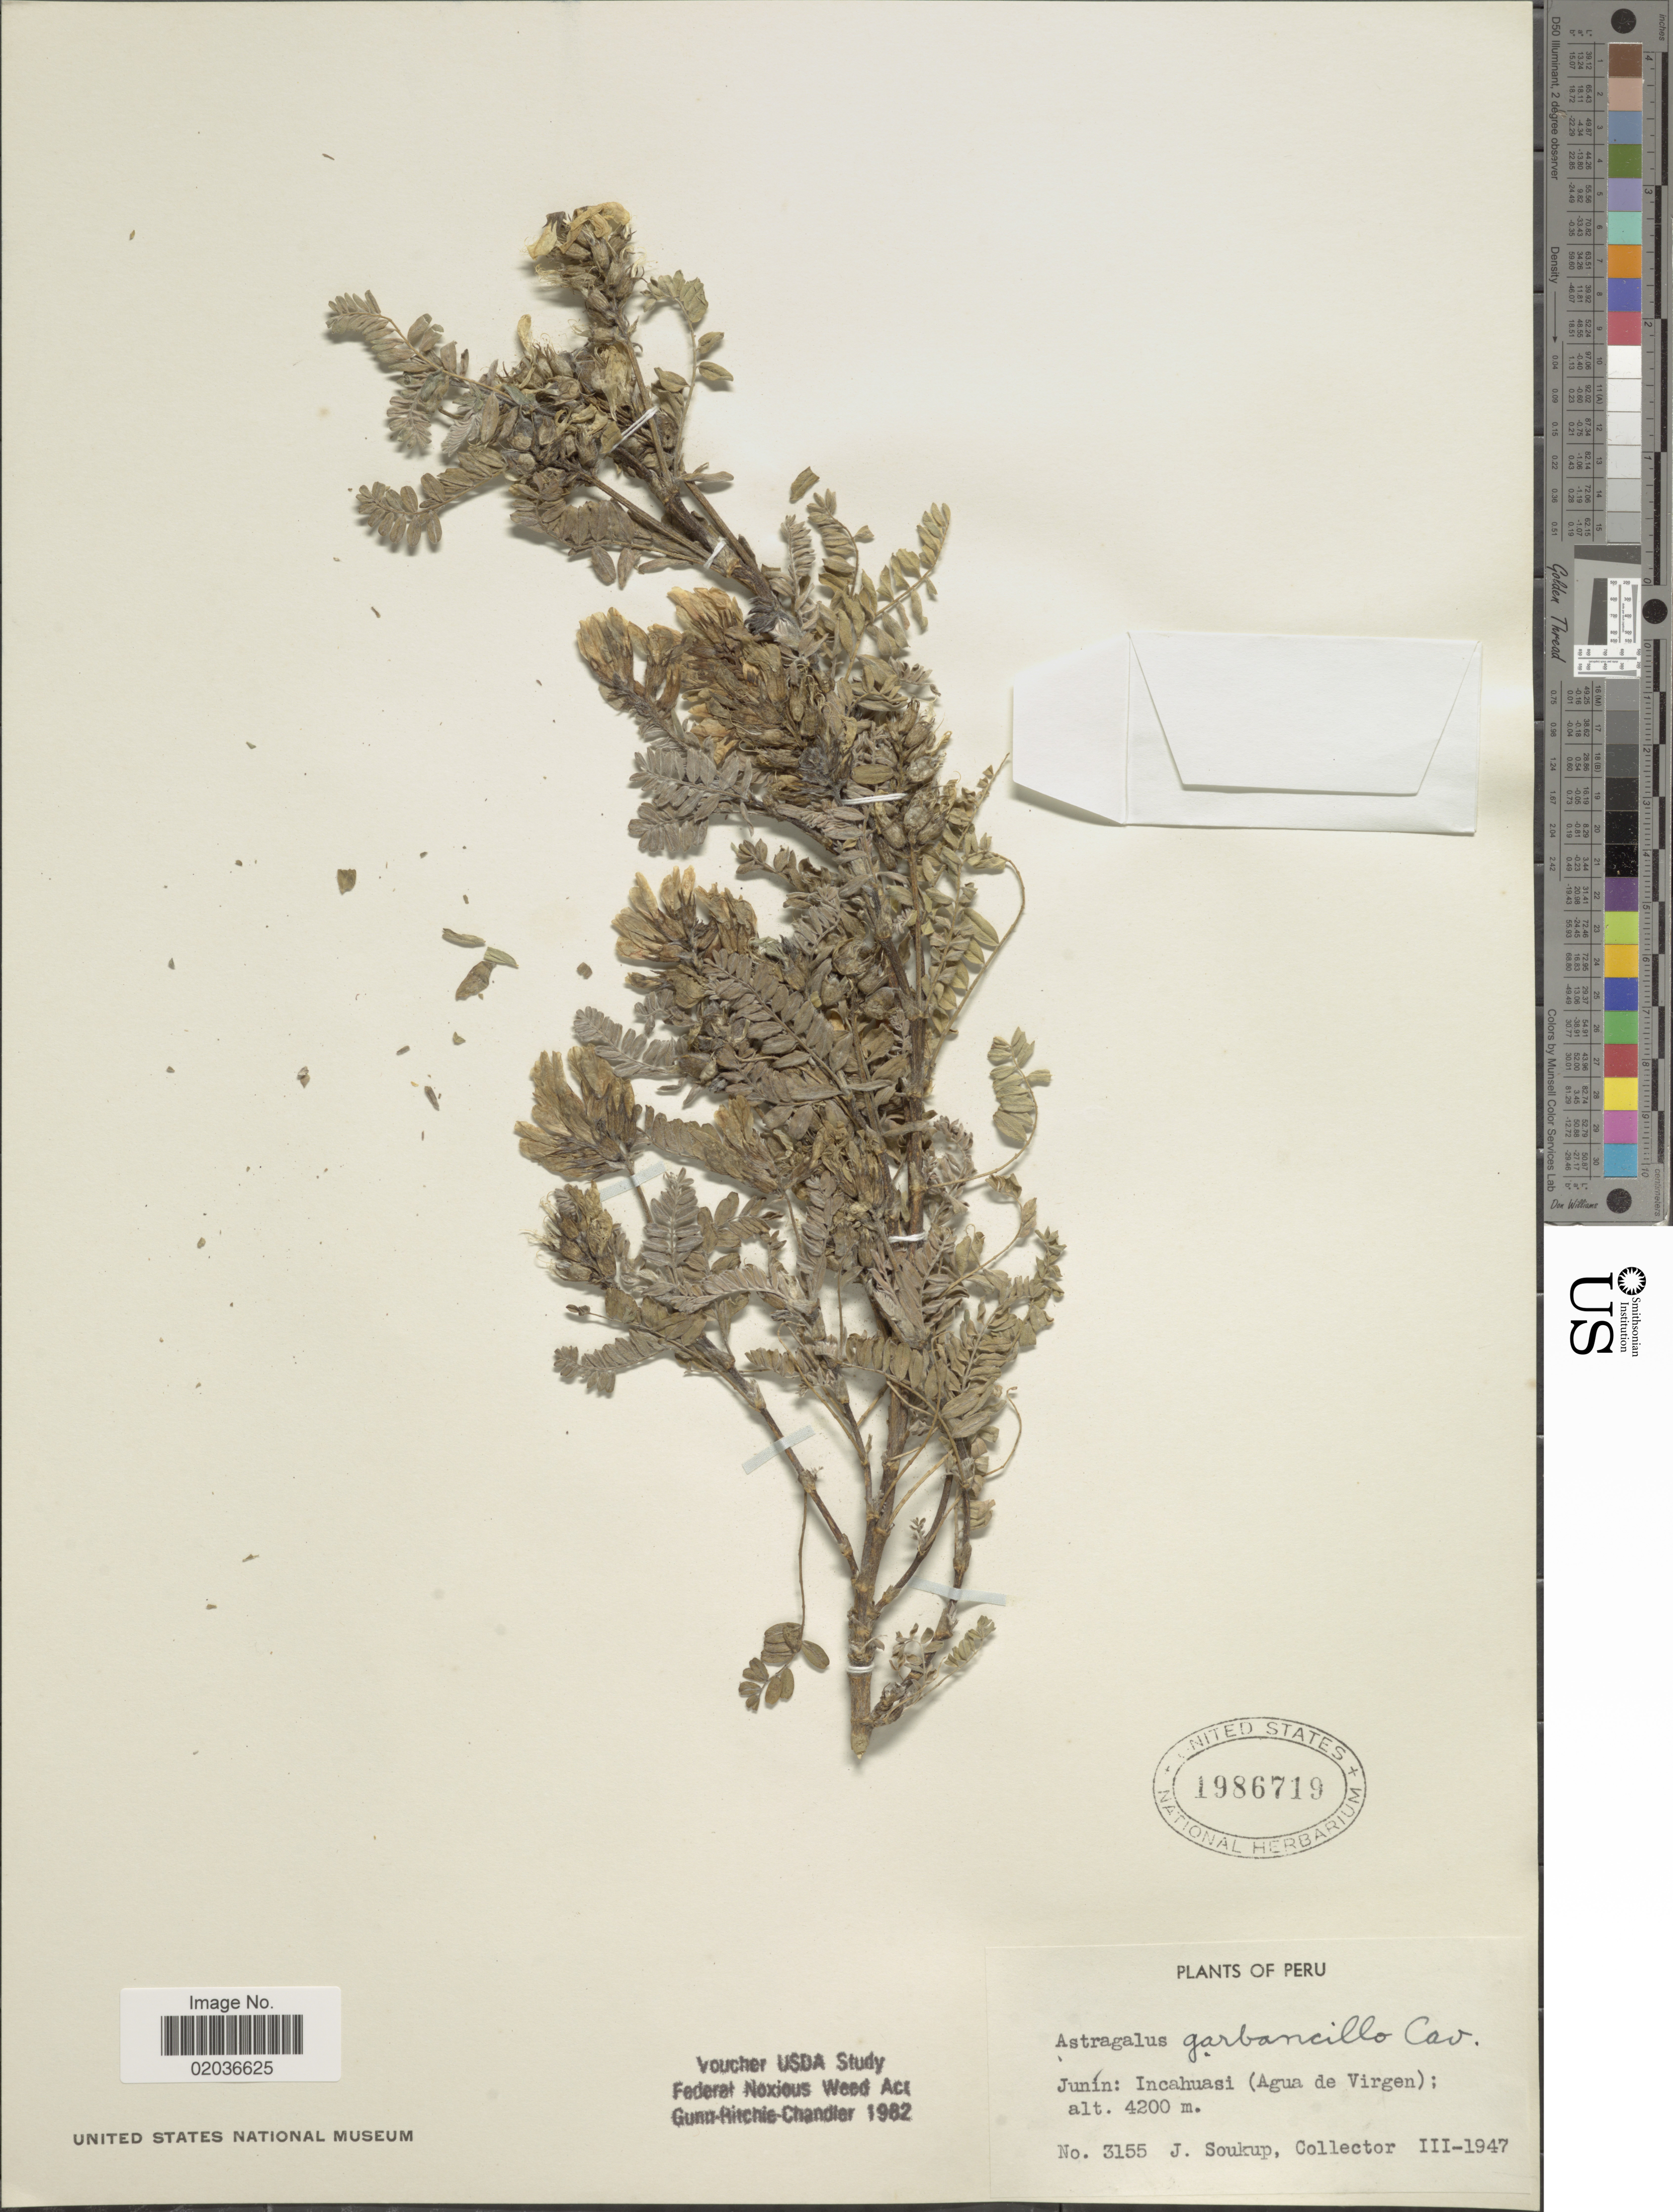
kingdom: Plantae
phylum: Tracheophyta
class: Magnoliopsida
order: Fabales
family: Fabaceae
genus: Astragalus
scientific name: Astragalus garbancillo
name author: Cav.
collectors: J. Soukup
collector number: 3155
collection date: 1947-03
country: Peru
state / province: Junín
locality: Incahuasi (Agua de Virgen)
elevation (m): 4200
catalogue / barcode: US 1986719